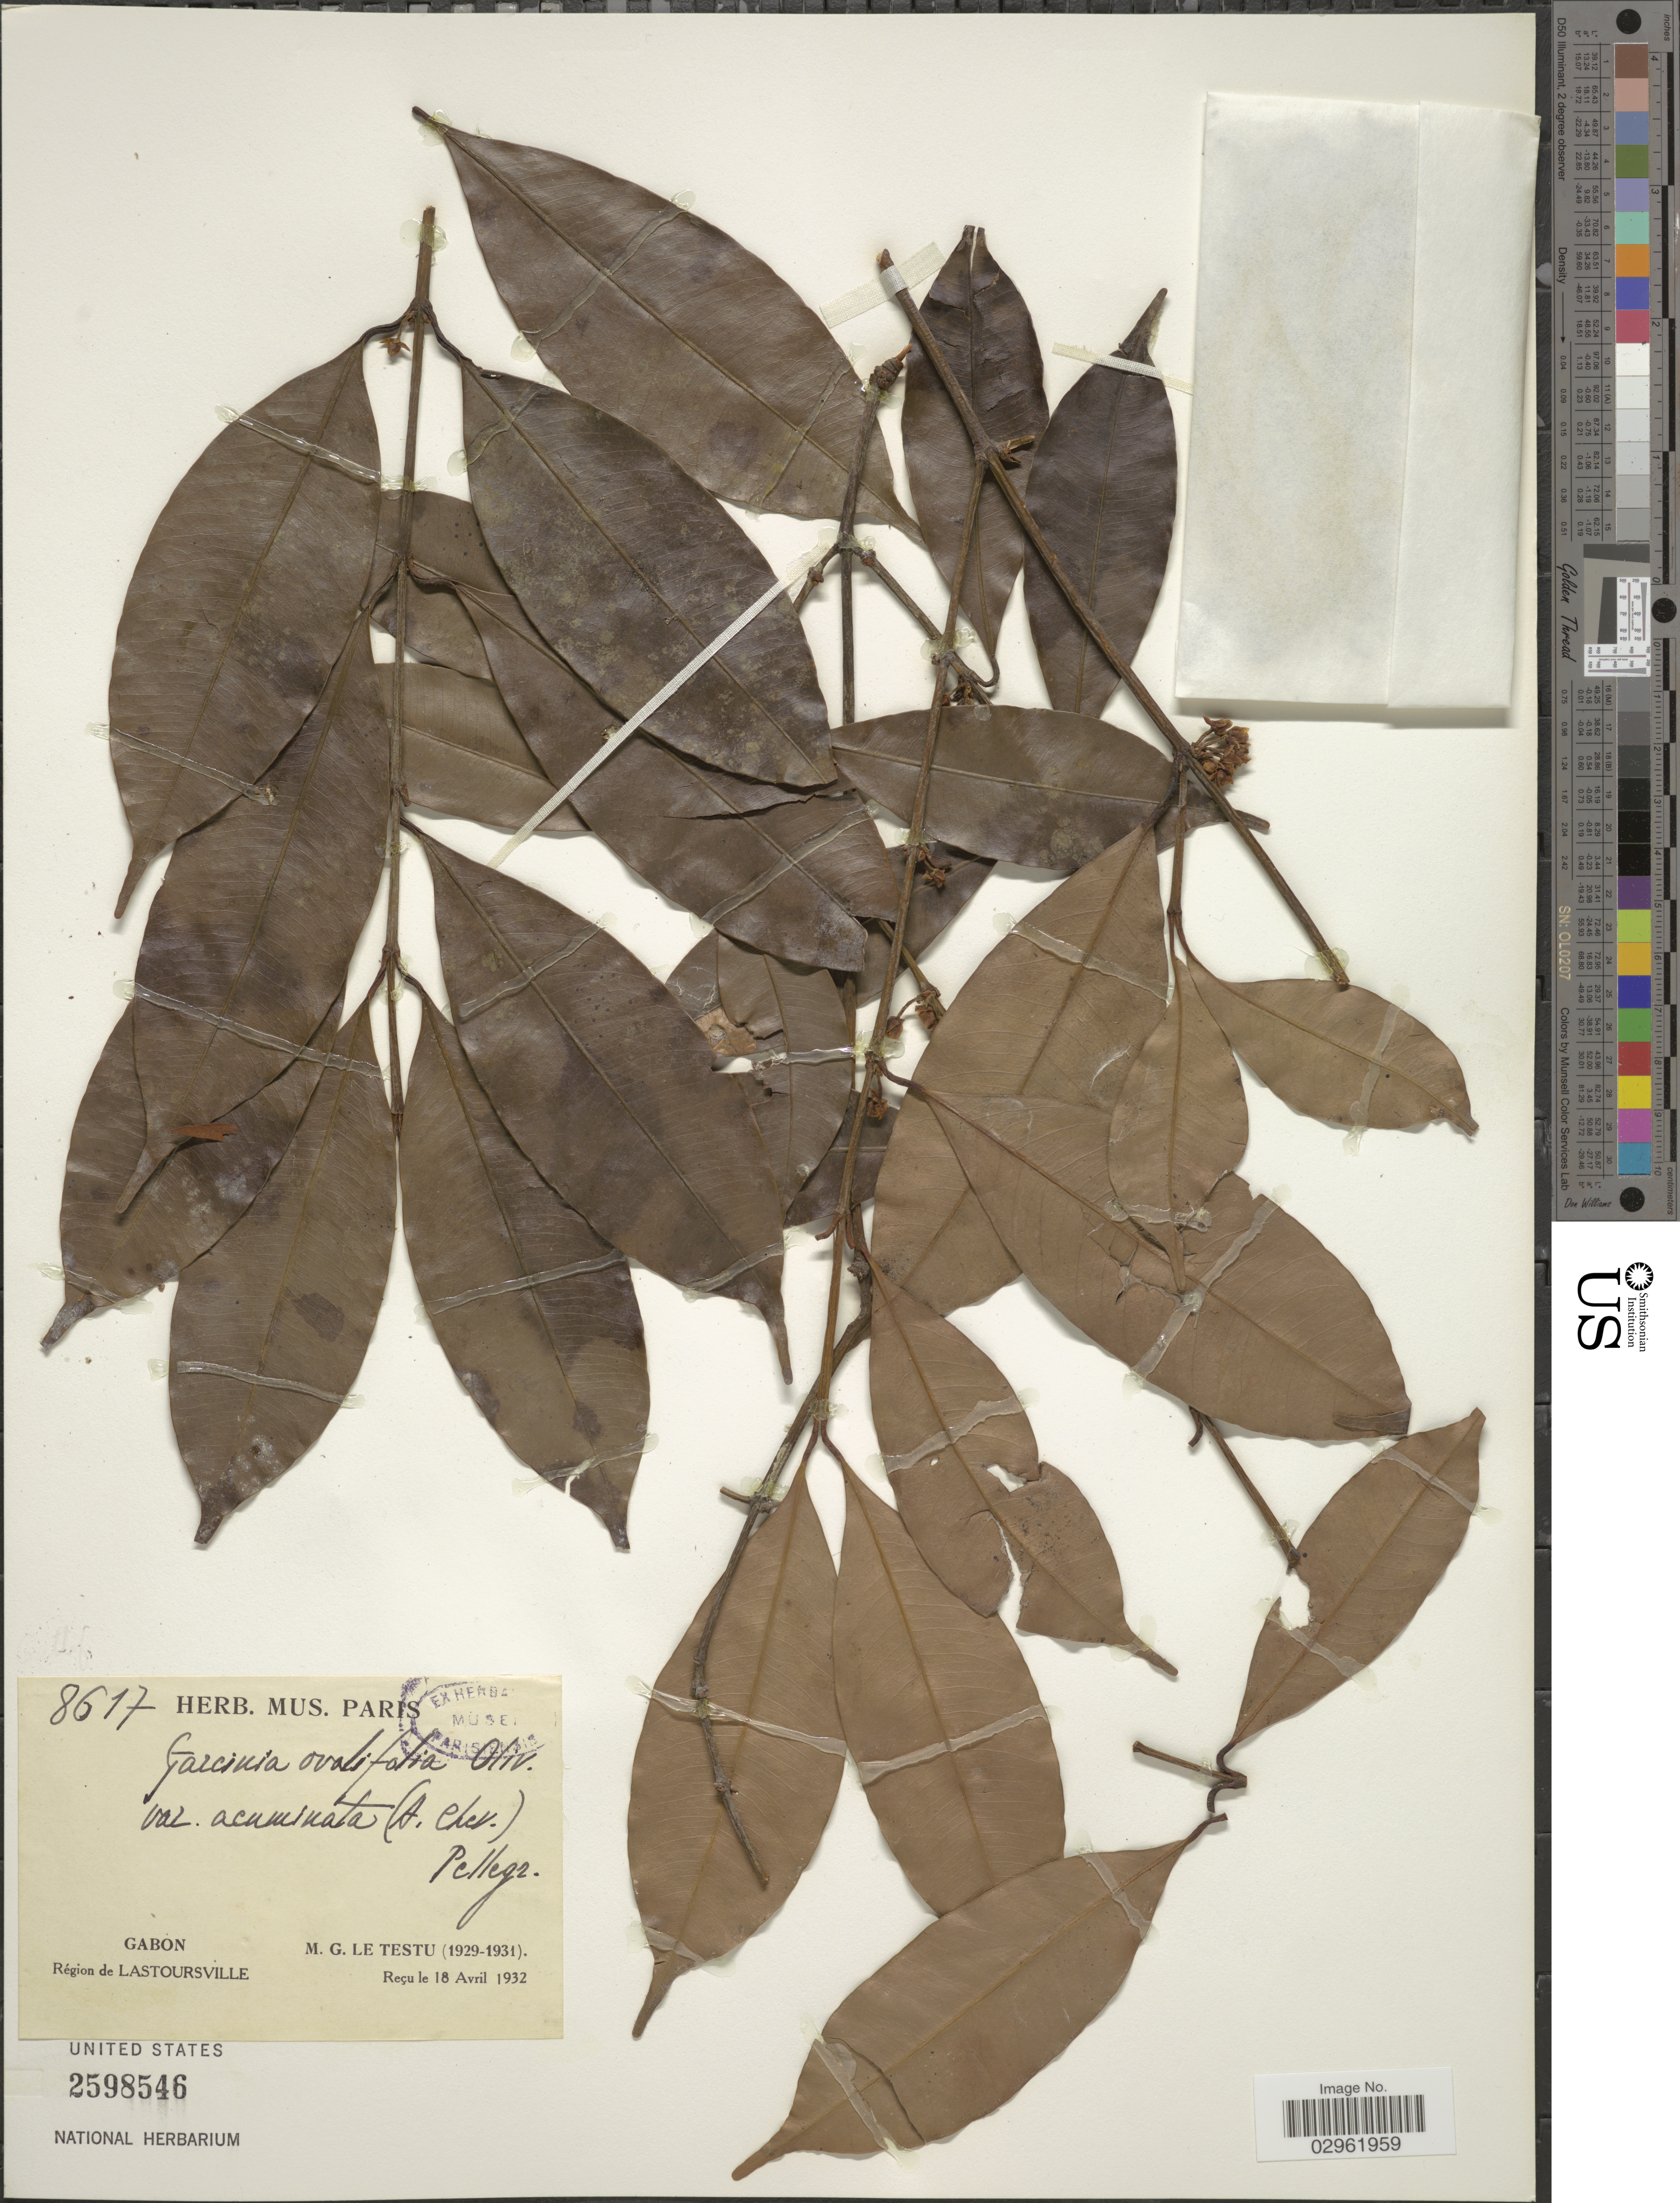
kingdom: Plantae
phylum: Tracheophyta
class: Magnoliopsida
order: Malpighiales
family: Clusiaceae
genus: Garcinia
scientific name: Garcinia ovalifolia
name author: Oliv.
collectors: G. Le Testu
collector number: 8617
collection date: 1929/1931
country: Gabon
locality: Région de Lastoursville.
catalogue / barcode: US 2598546